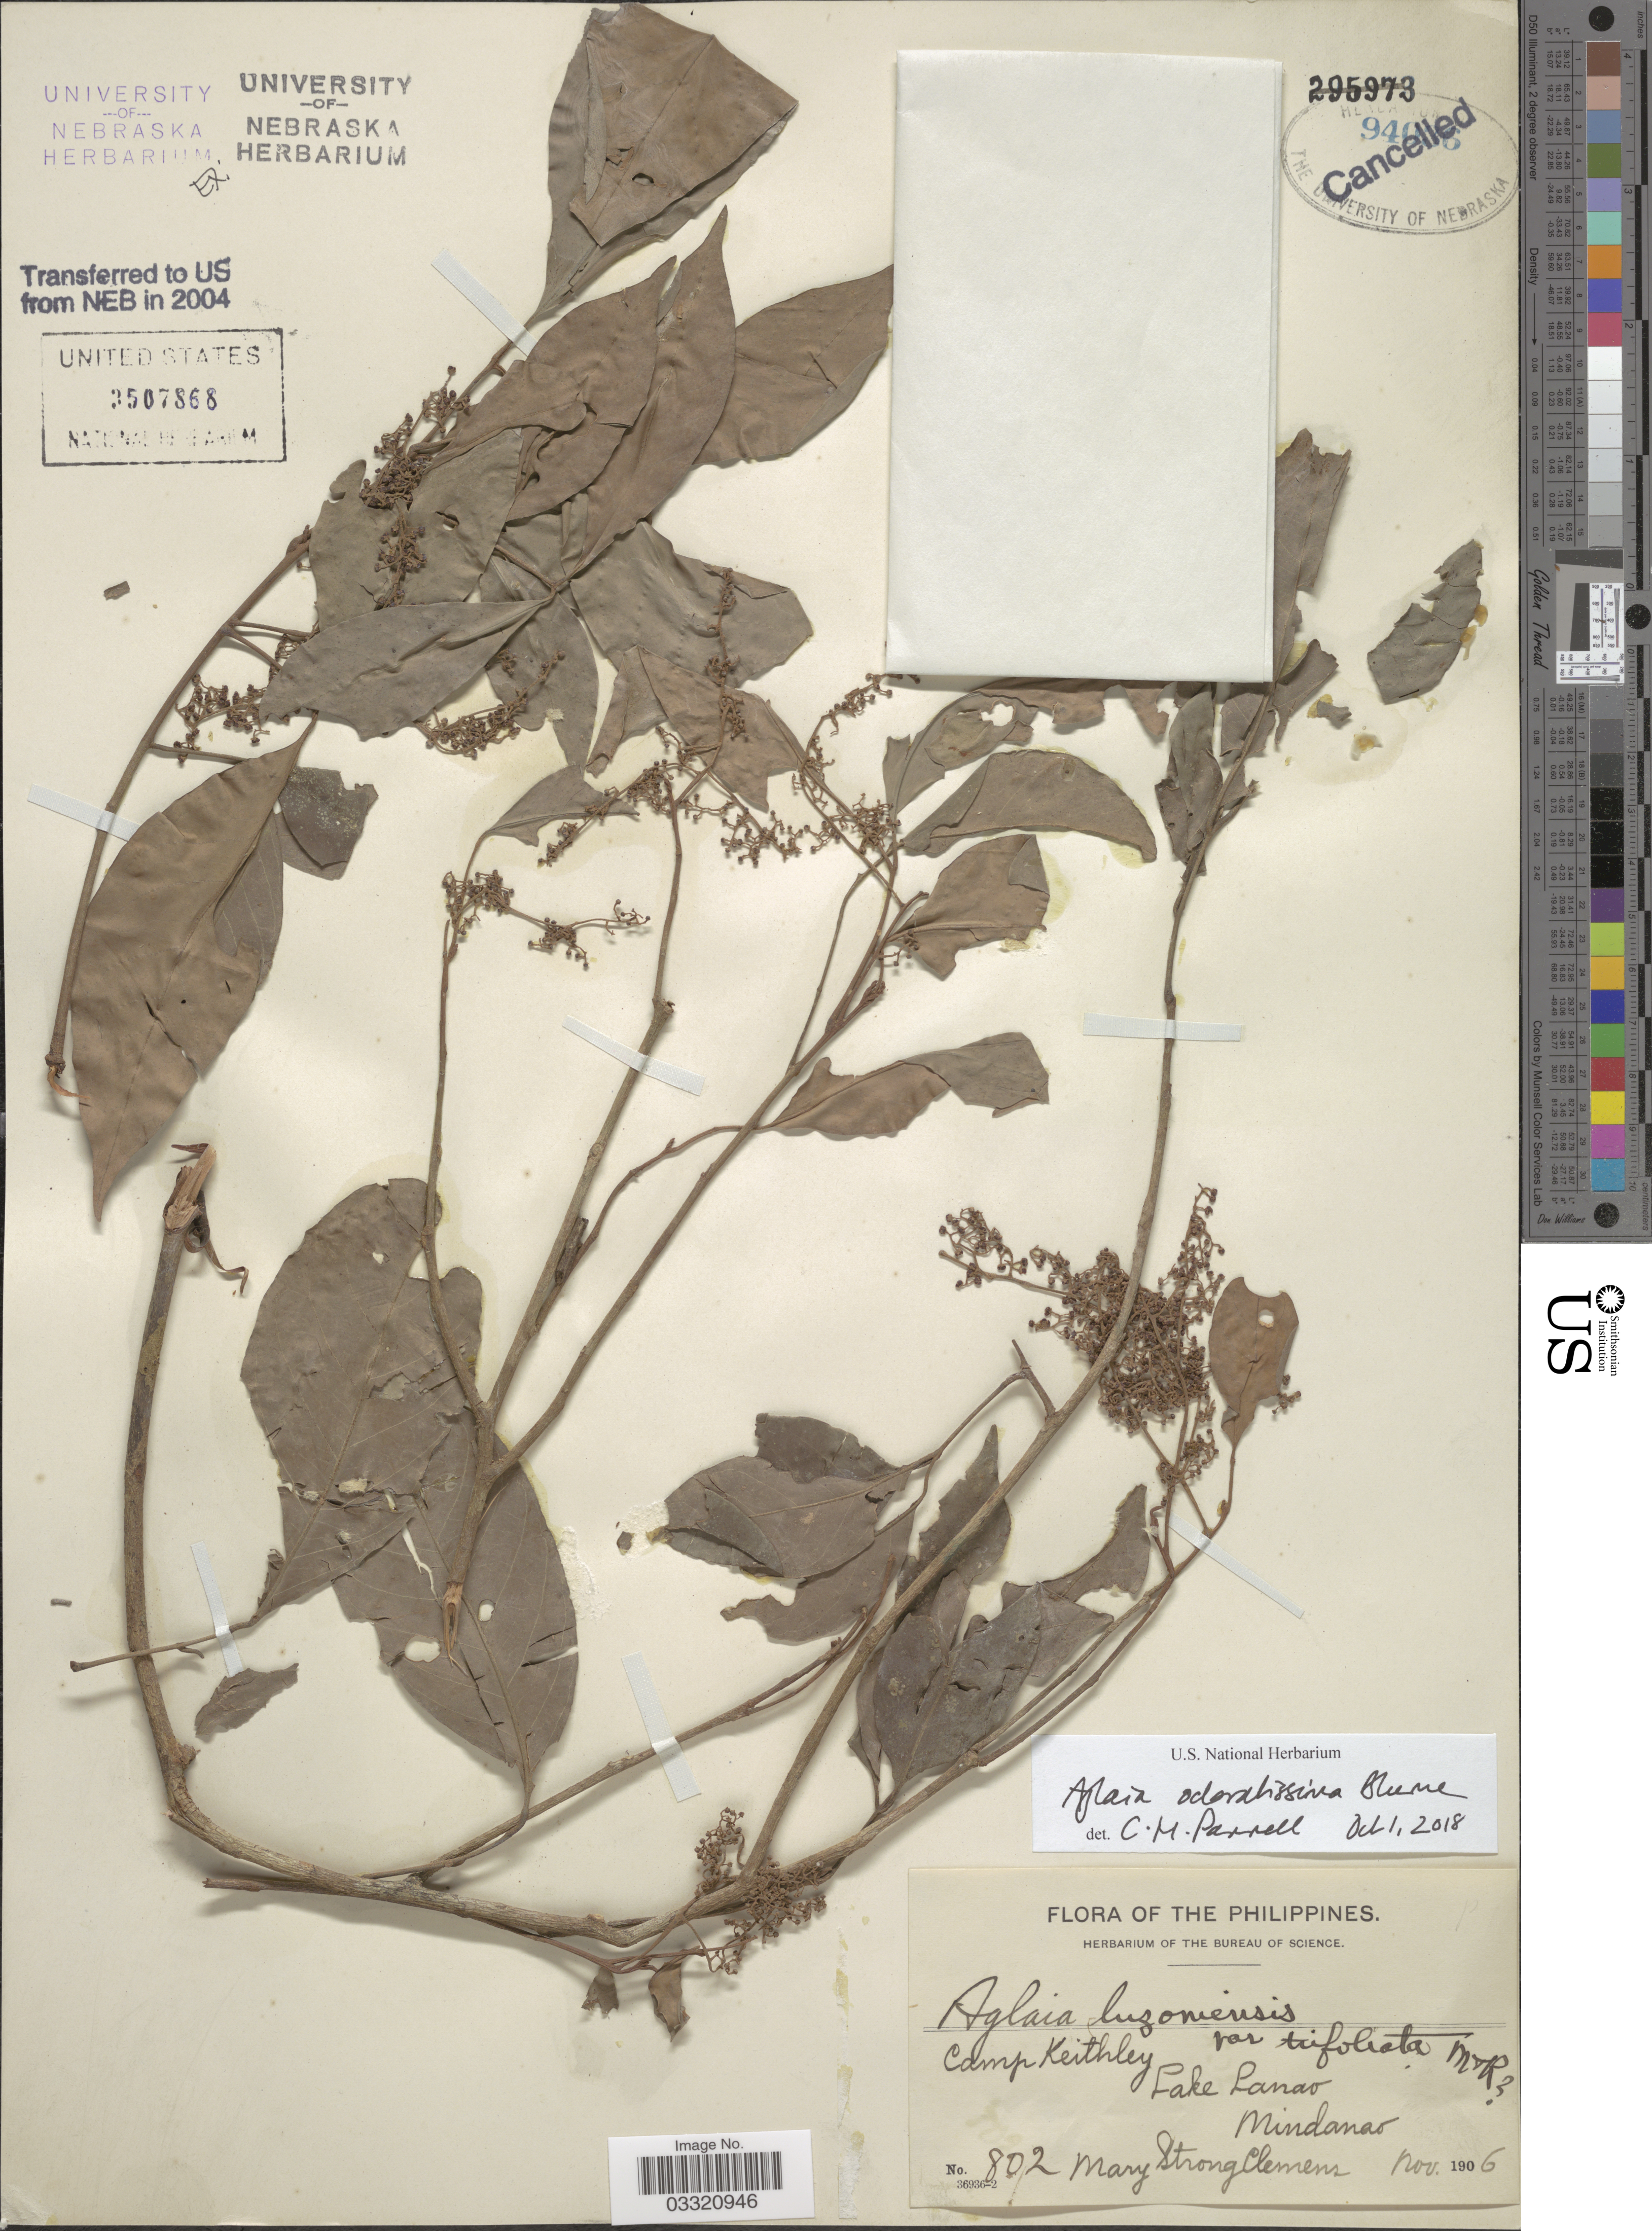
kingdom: Plantae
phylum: Tracheophyta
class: Magnoliopsida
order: Sapindales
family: Meliaceae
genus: Aglaia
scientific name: Aglaia odoratissima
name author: Blume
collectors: M. S. Clemens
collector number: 802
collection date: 1906-11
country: Philippines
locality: Camp Keithley. Lake Lanao. Mindanao.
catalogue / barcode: US 3507868